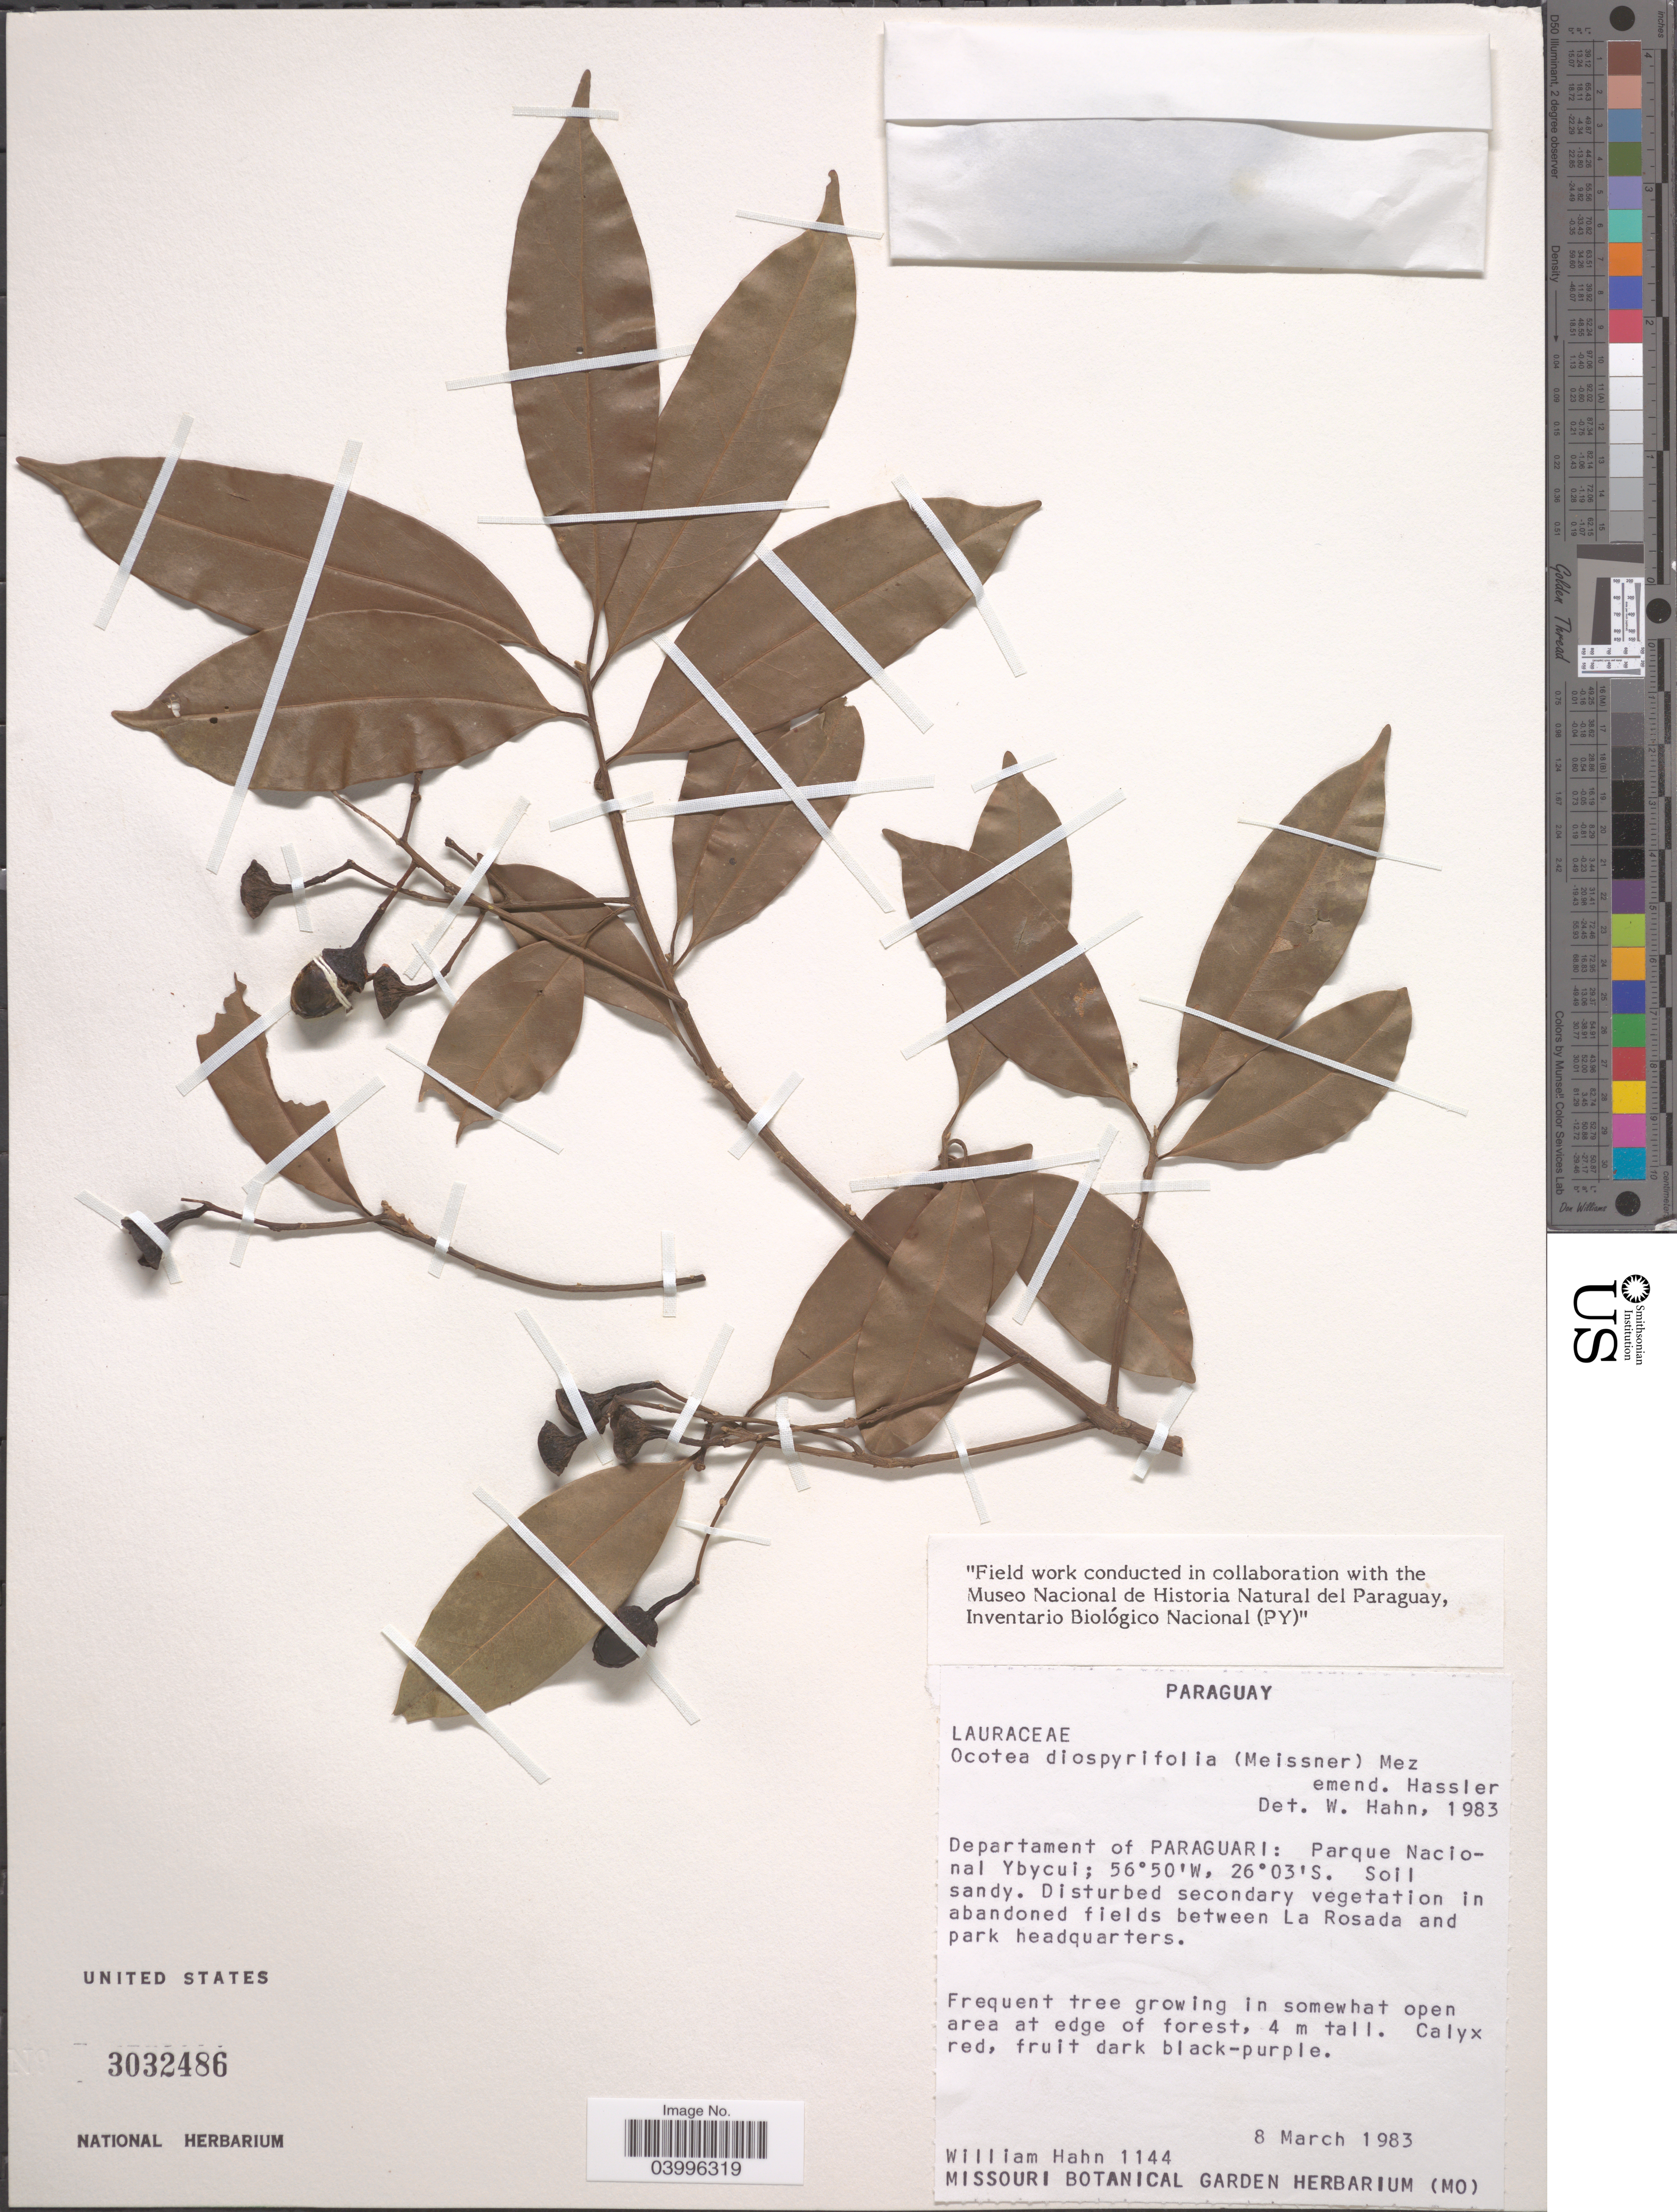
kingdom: Plantae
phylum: Tracheophyta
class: Magnoliopsida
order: Laurales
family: Lauraceae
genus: Ocotea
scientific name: Ocotea diospyrifolia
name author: (Meisn.) Mez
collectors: W. J. Hahn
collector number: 1144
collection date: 1983-03-08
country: Paraguay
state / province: Paraguari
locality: Departament of Paraguari: Parque Nacional Ybycui.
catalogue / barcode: US 3032486